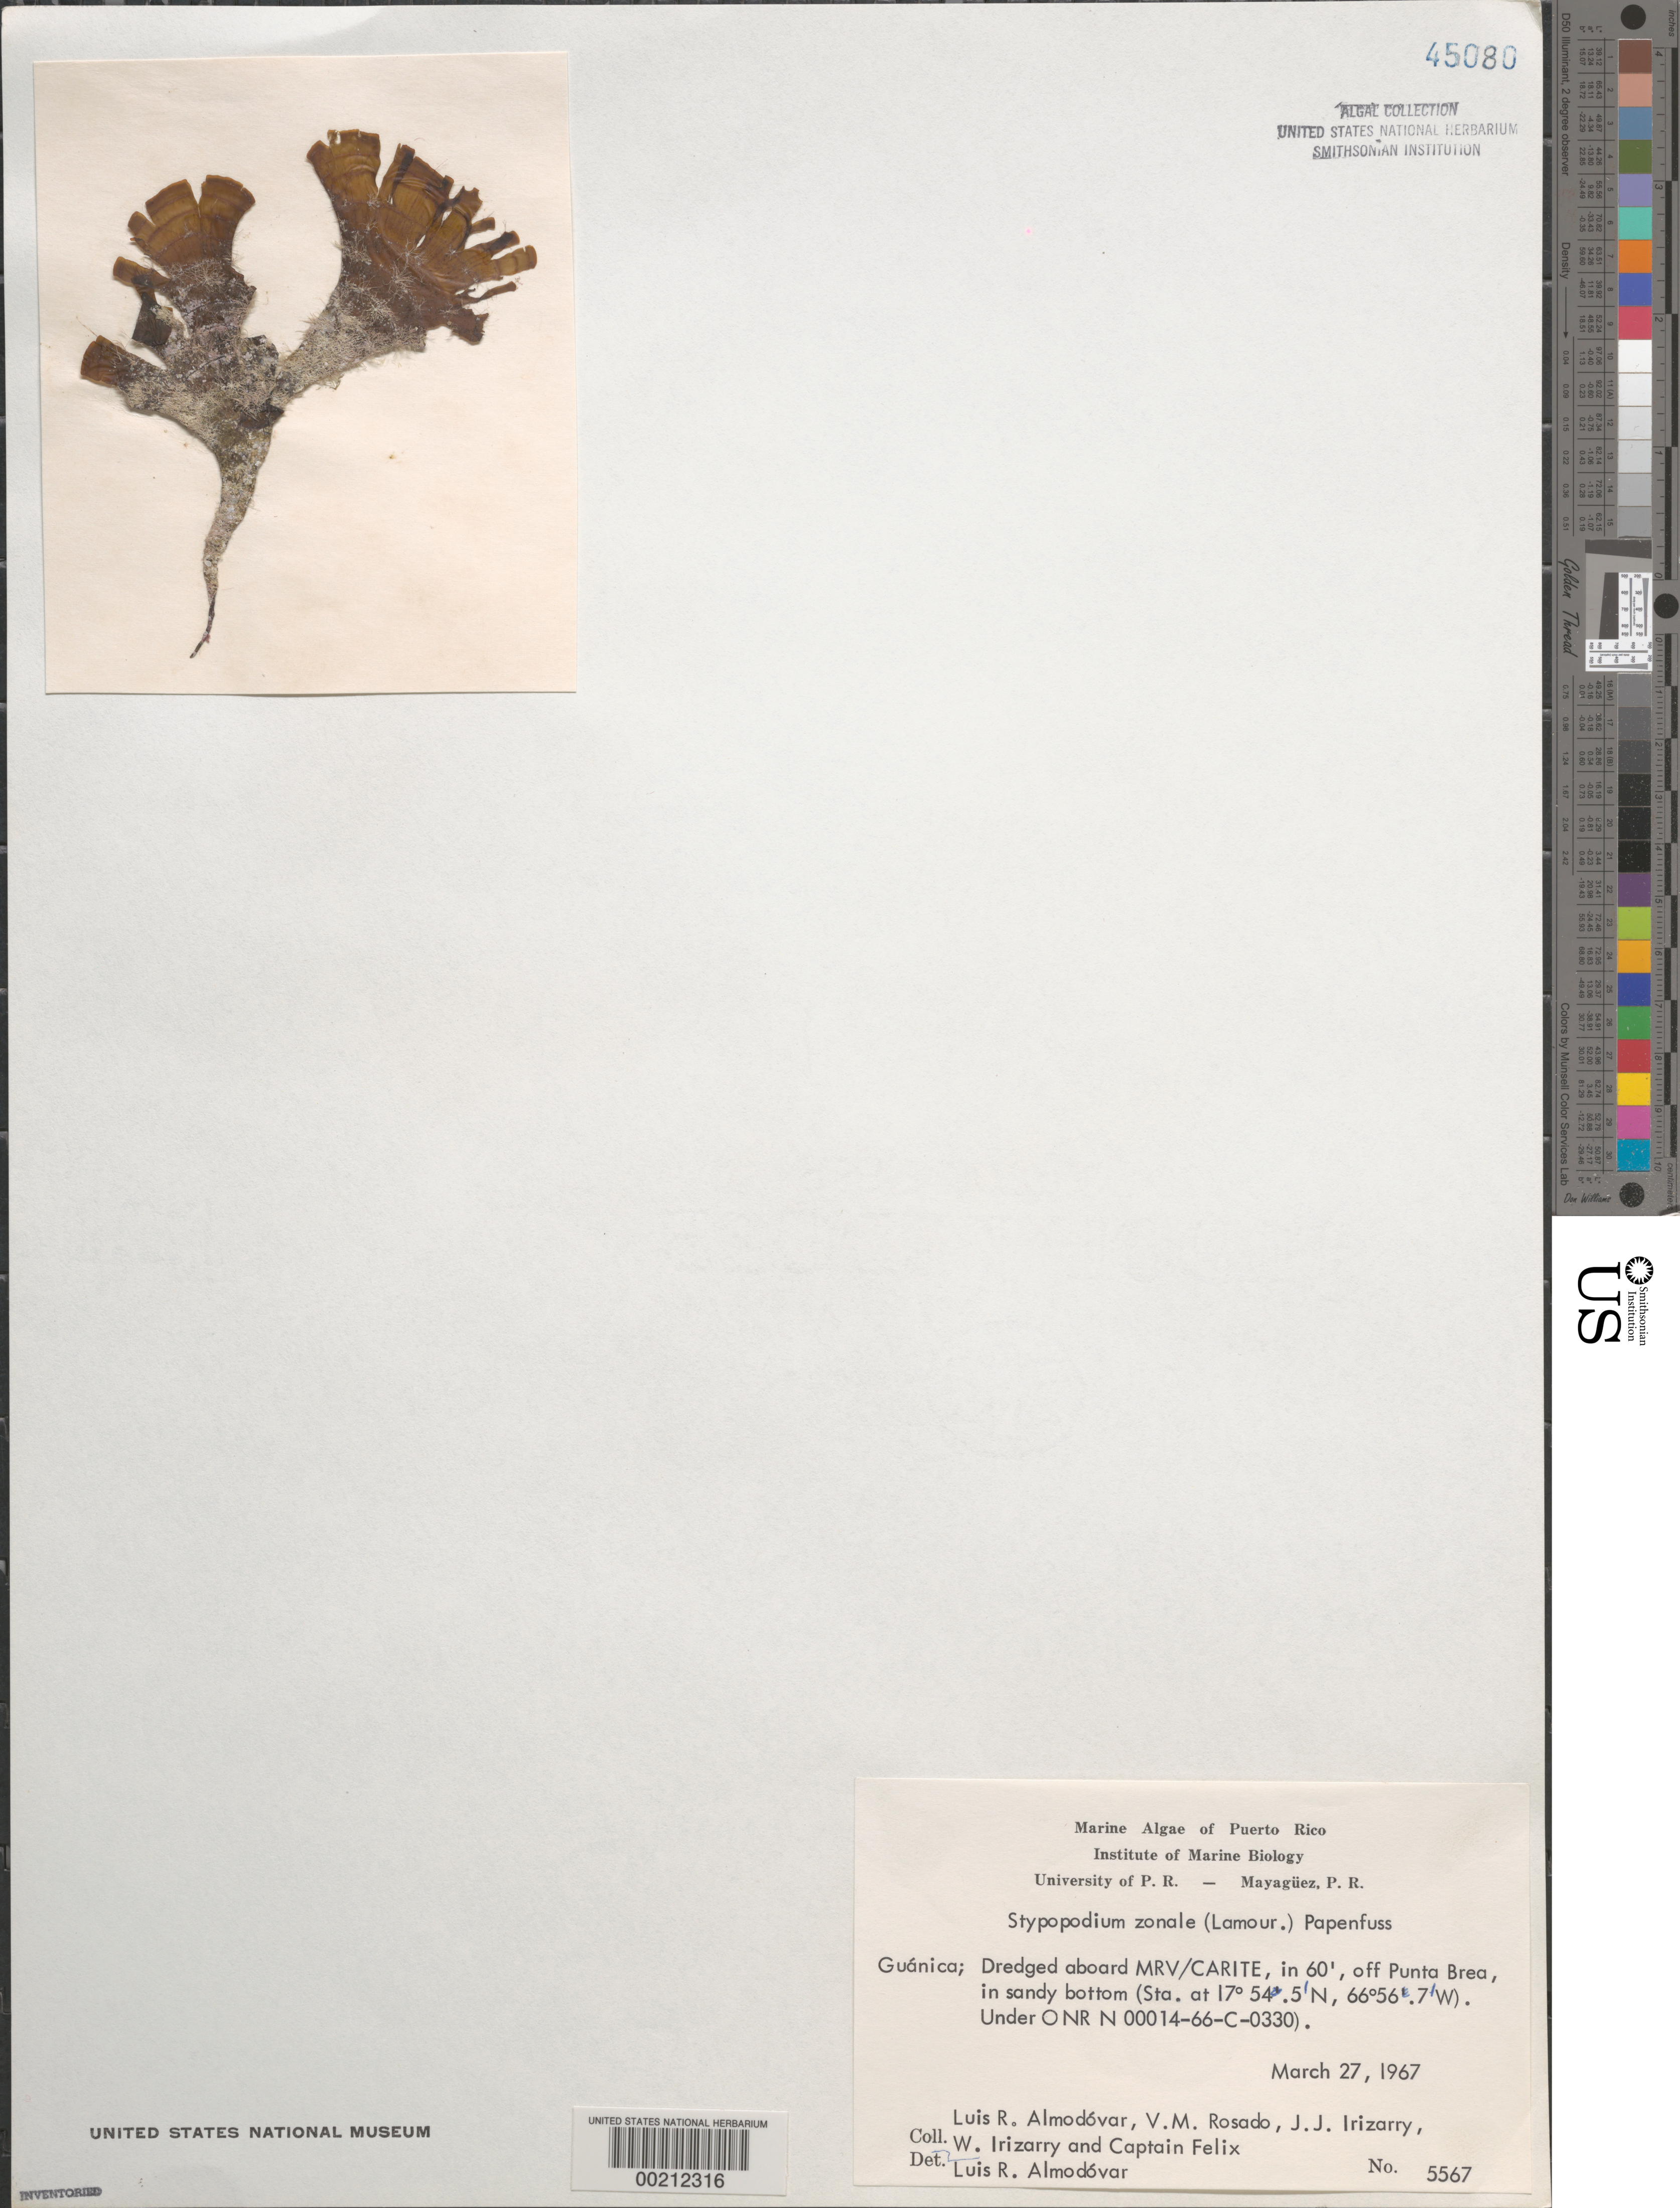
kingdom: Chromista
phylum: Ochrophyta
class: Phaeophyceae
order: Dictyotales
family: Dictyotaceae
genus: Stypopodium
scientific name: Stypopodium zonale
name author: (J.V.Lamouroux) Papenf.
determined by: Almodovar, L. R.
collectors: L. Almodovar, V. Rosado, J. Irizarry, W. Irizarry & C. Felix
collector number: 5567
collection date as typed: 27 Mar 1967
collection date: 1967-03-27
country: Puerto Rico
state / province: Guanica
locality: Off punta brea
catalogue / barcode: US 45080